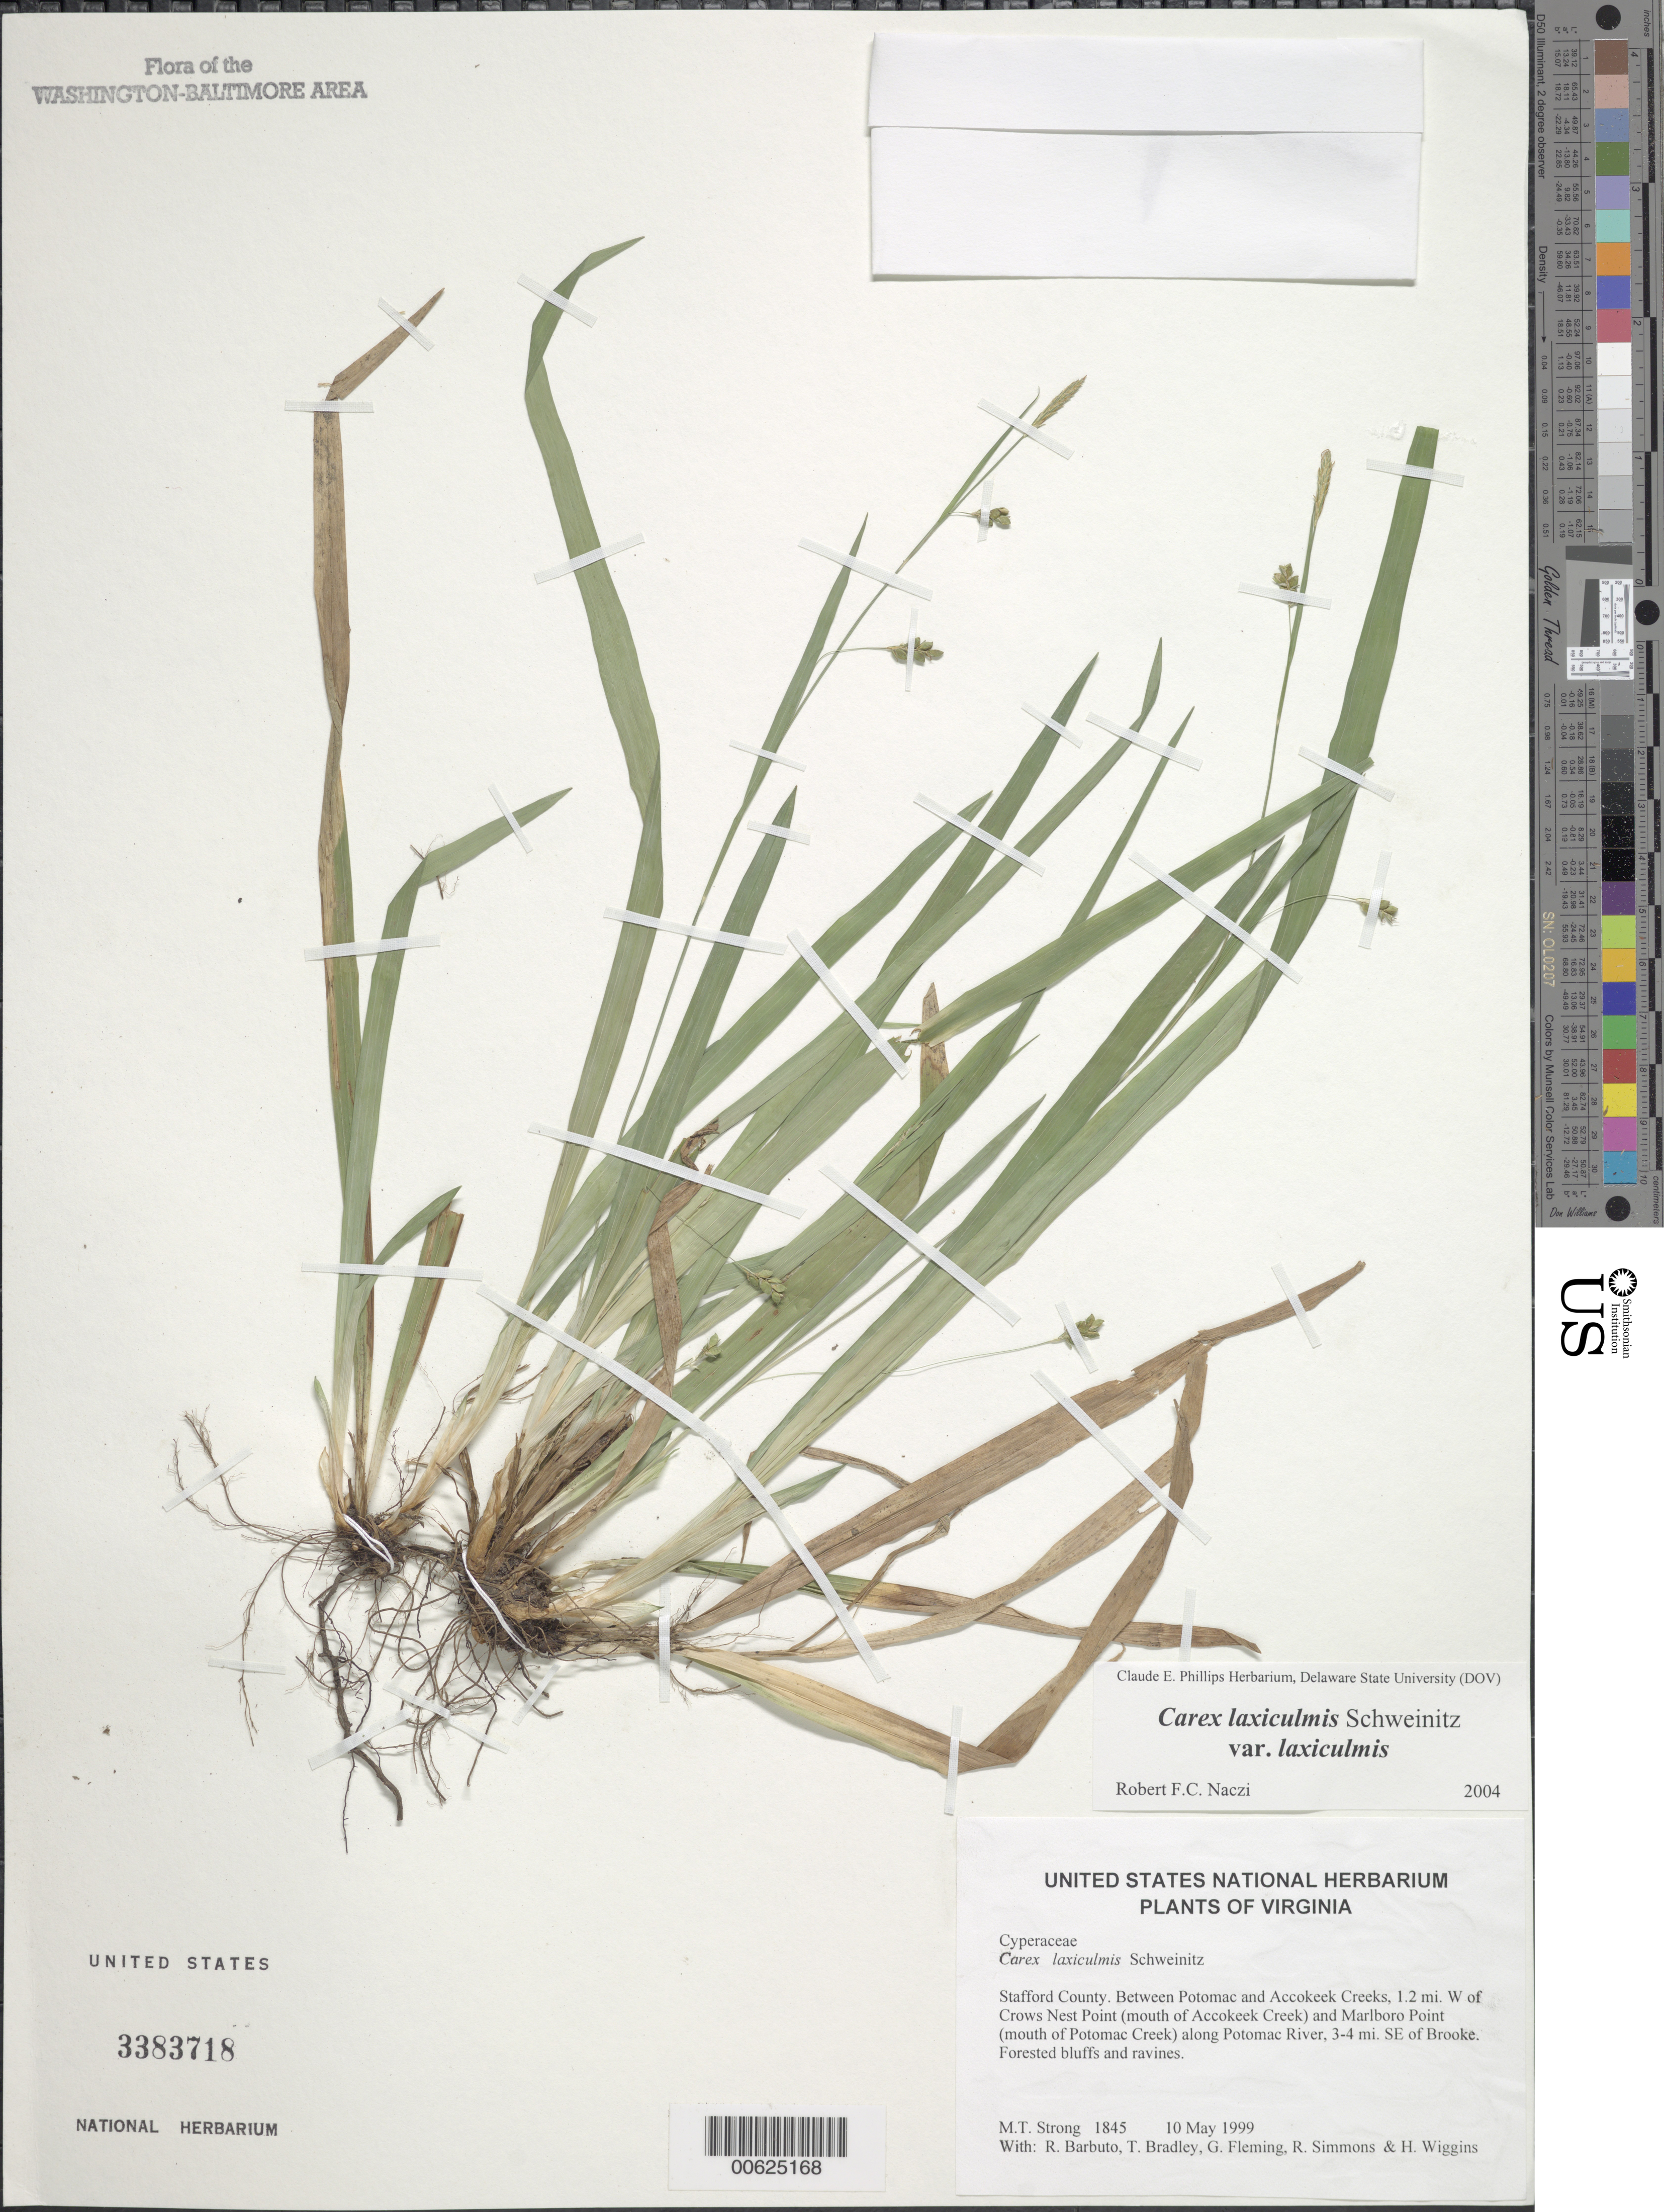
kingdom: Plantae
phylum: Tracheophyta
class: Liliopsida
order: Poales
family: Cyperaceae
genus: Carex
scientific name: Carex laxiculmis var. copulata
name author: (L.H. Bailey) Fernald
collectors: M. T. Strong, R. Barbuto, T. Bradley, G. Fleming, R. Simmons & H. Wiggins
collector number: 1845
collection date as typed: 10 May 1999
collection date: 1999-05-10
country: United States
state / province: Virginia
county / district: Stafford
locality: Between Potomac and Accokeek Creeks, 1.2 mi. W of Crows Nest Point (mouth of Accokeek Creek) and Marlboro Point (mouth of Potomac Creek) along Potomac River, 3-4 mi. SE of Brooke.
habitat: Forested bluffs and ravines.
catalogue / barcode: US 3383718